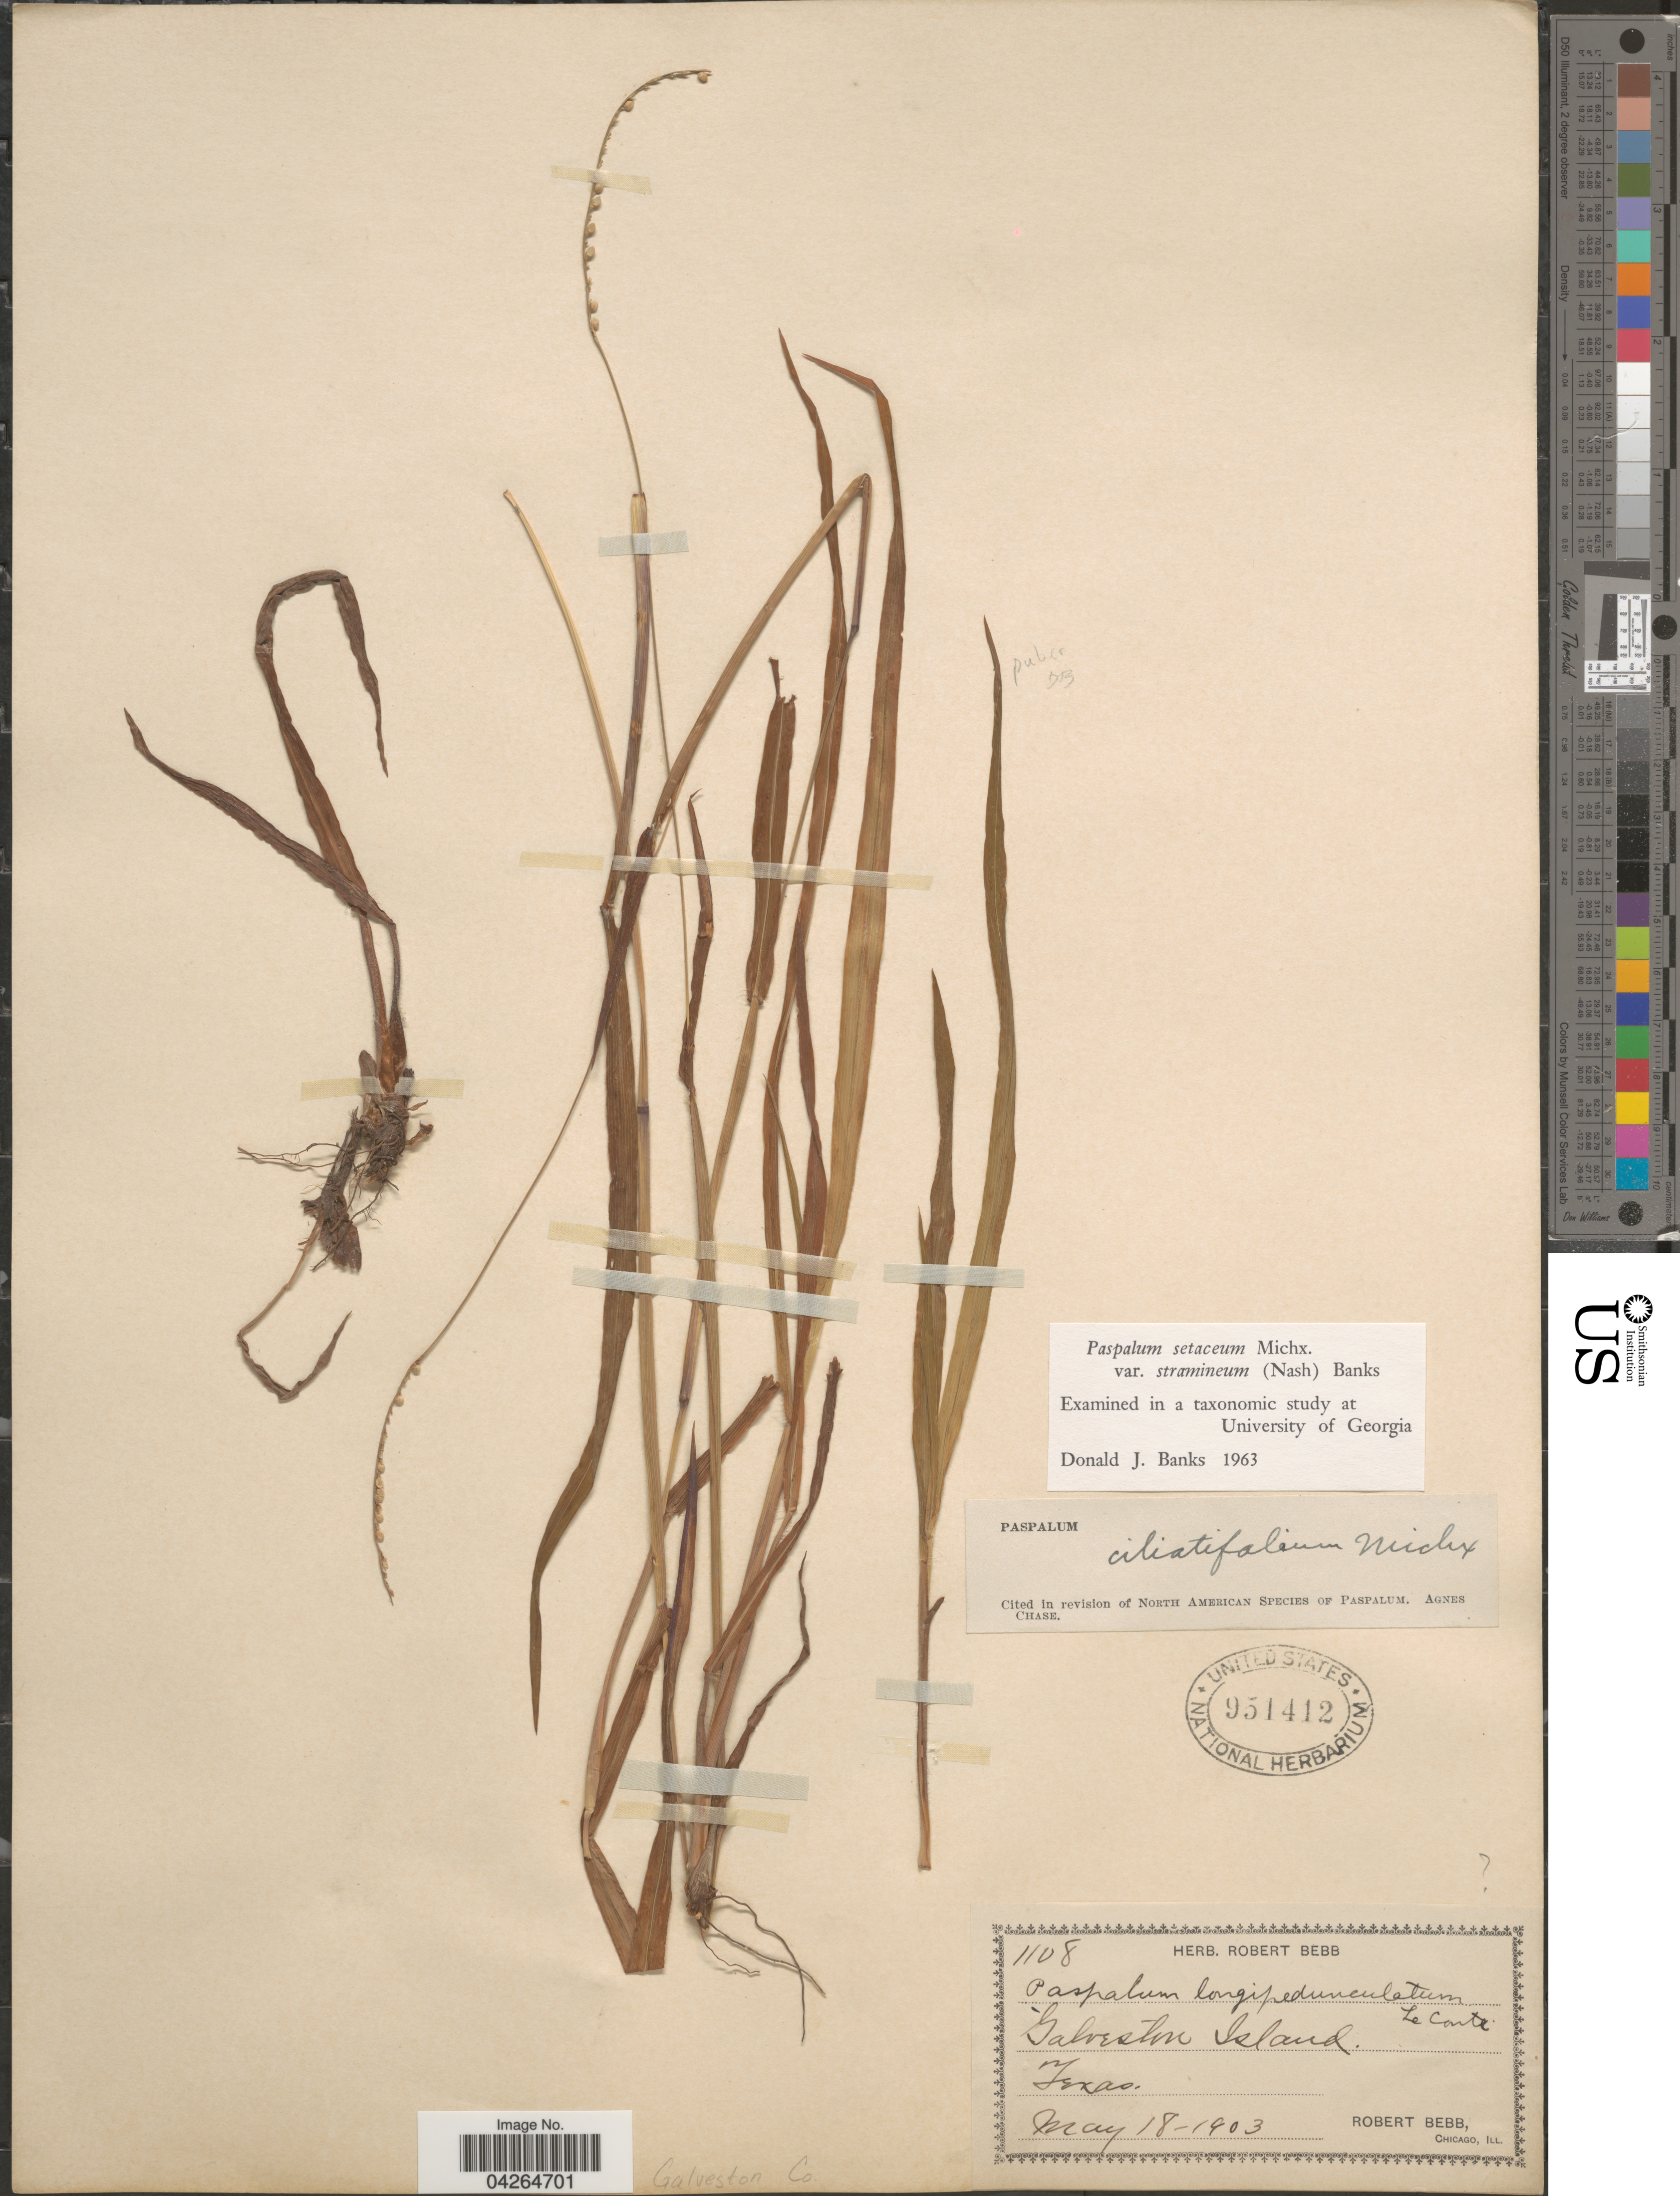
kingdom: Plantae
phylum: Tracheophyta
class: Liliopsida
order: Poales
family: Poaceae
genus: Paspalum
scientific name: Paspalum setaceum var. stramineum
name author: (Nash) D.J. Banks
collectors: R. Bebb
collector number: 1108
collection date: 1903-05-18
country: United States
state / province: Texas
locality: Galveston Island. Galveston Co.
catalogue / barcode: US 951412